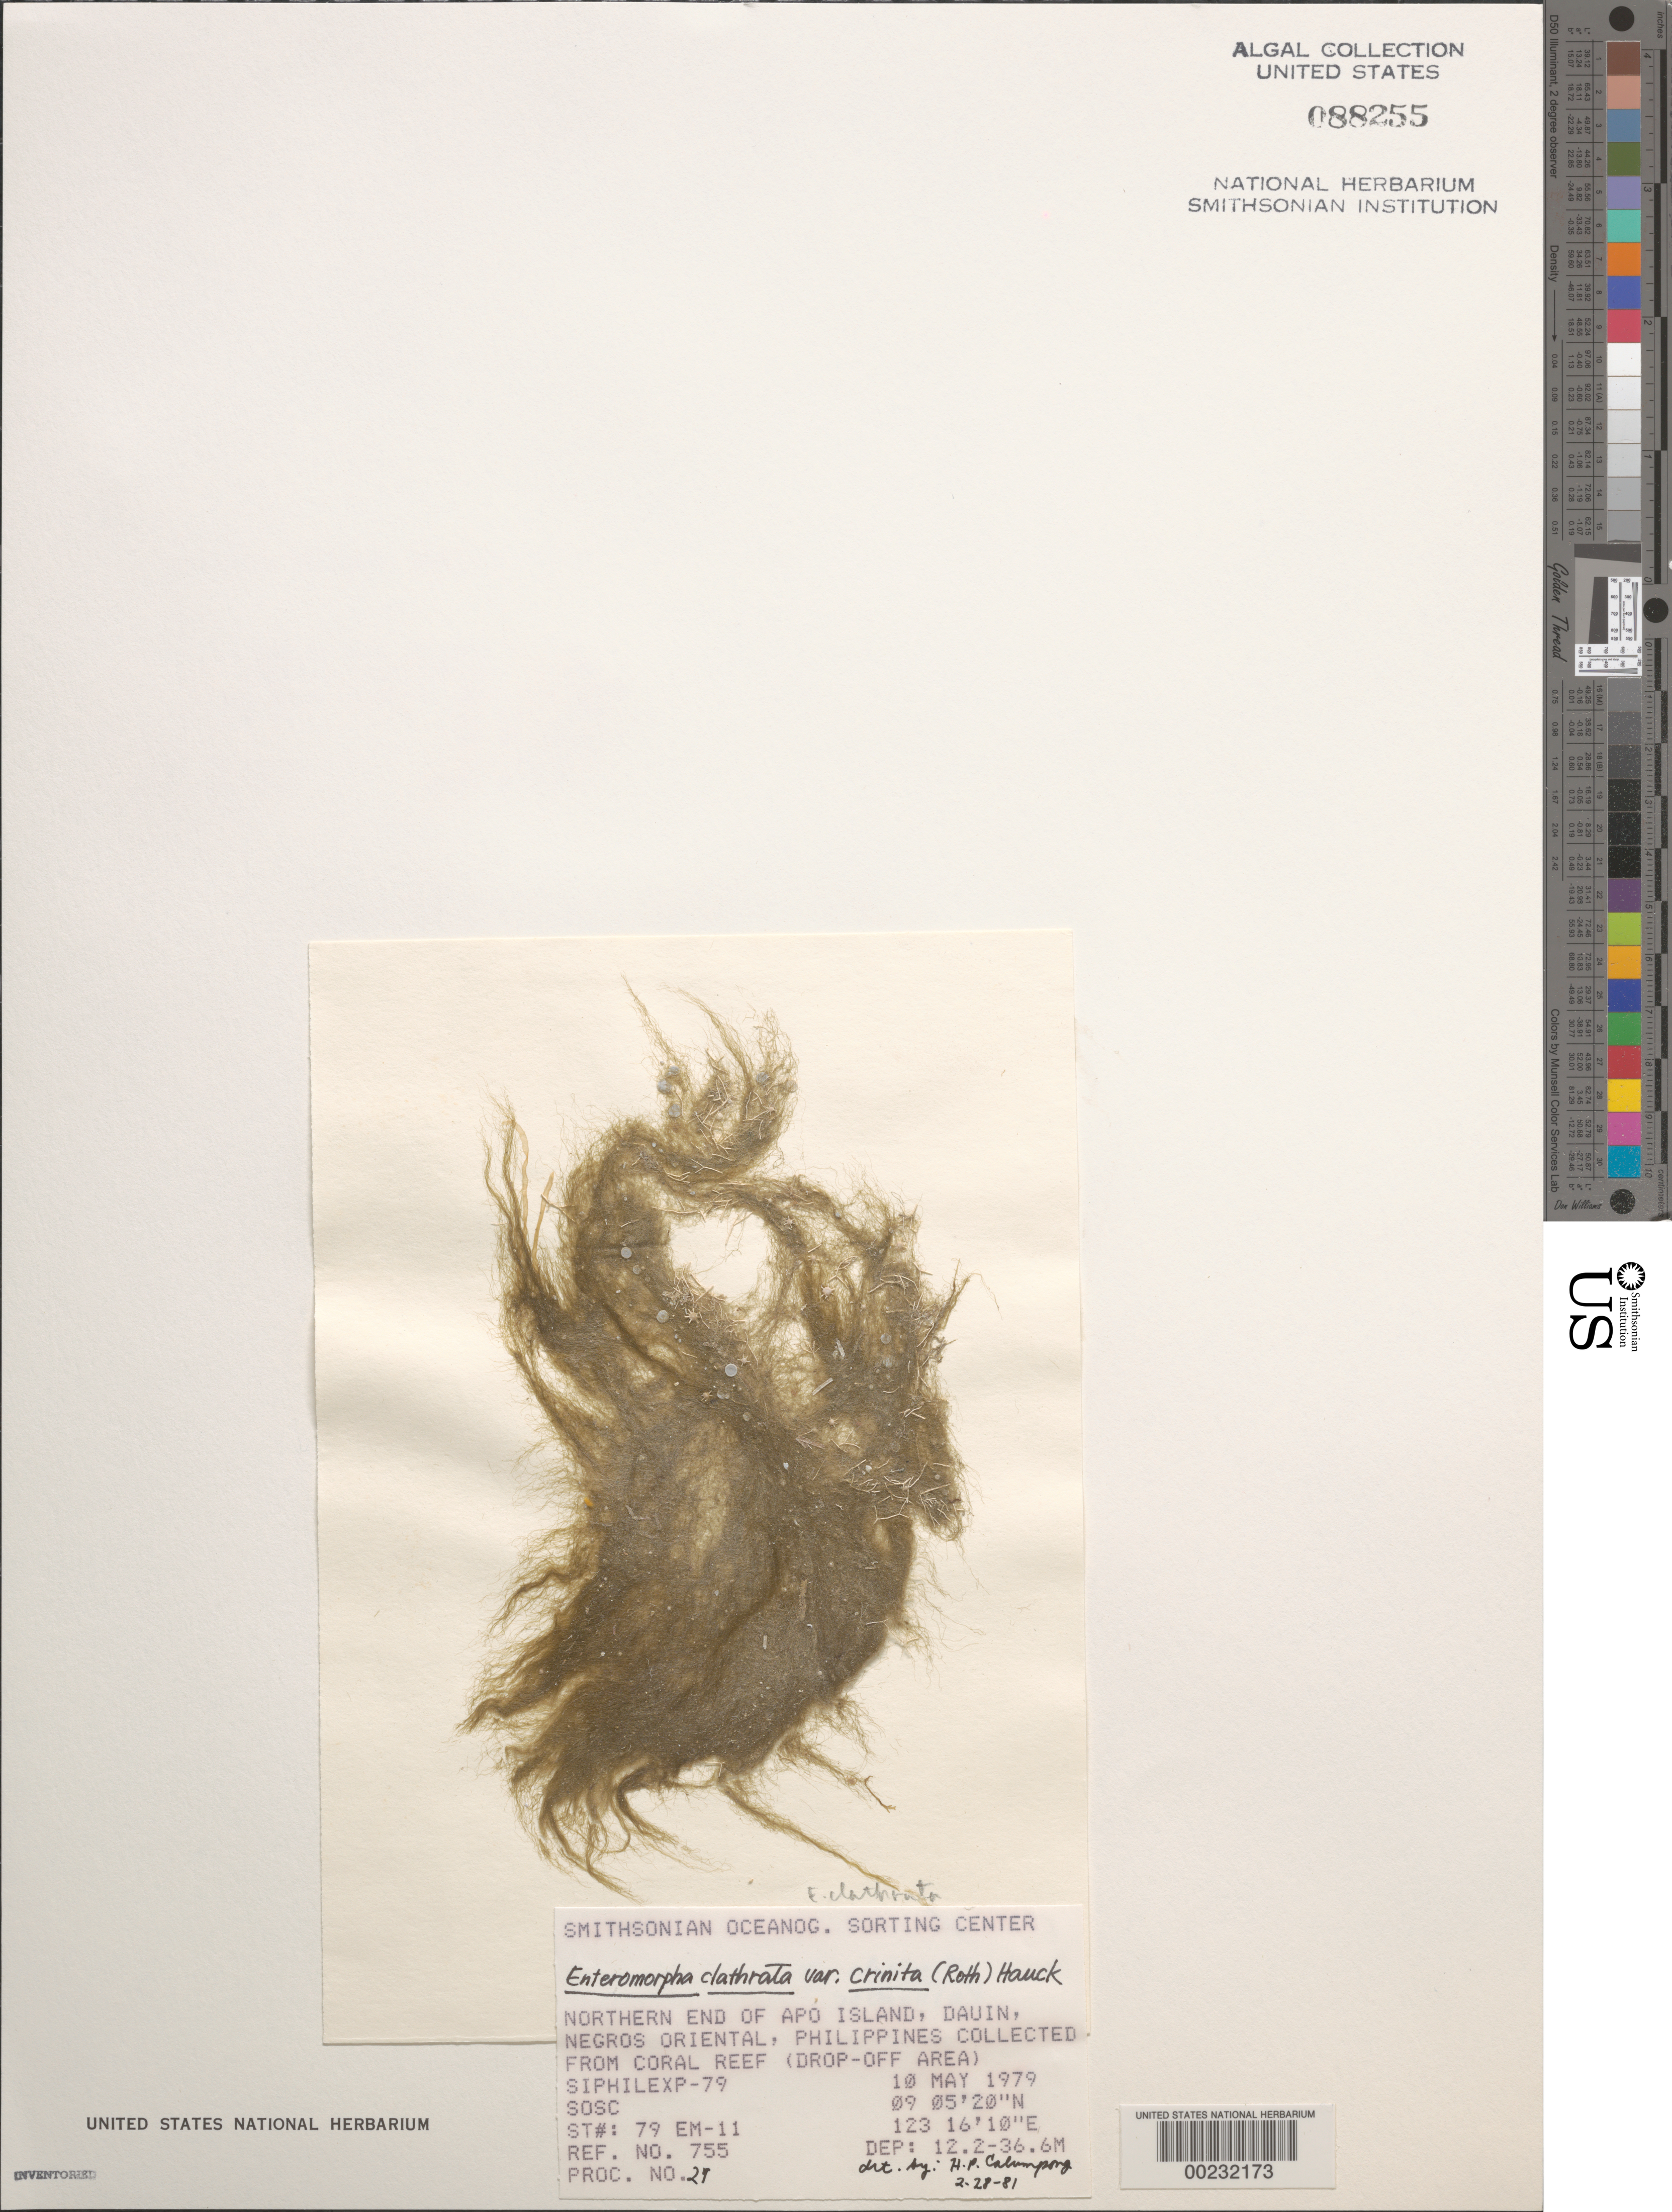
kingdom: Plantae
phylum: Chlorophyta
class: Ulvophyceae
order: Cladophorales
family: Cladophoraceae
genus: Cladophora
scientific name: Cladophora vagabunda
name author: (L.) C. Hoek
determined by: Algae name updating Project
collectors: SOSC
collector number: Station 79 Em-11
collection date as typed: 10 May 1979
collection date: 1979-05-10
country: Philippines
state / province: Central Visayas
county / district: Negros Oriental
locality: Apo island, dauin, negros oriental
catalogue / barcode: US 88255